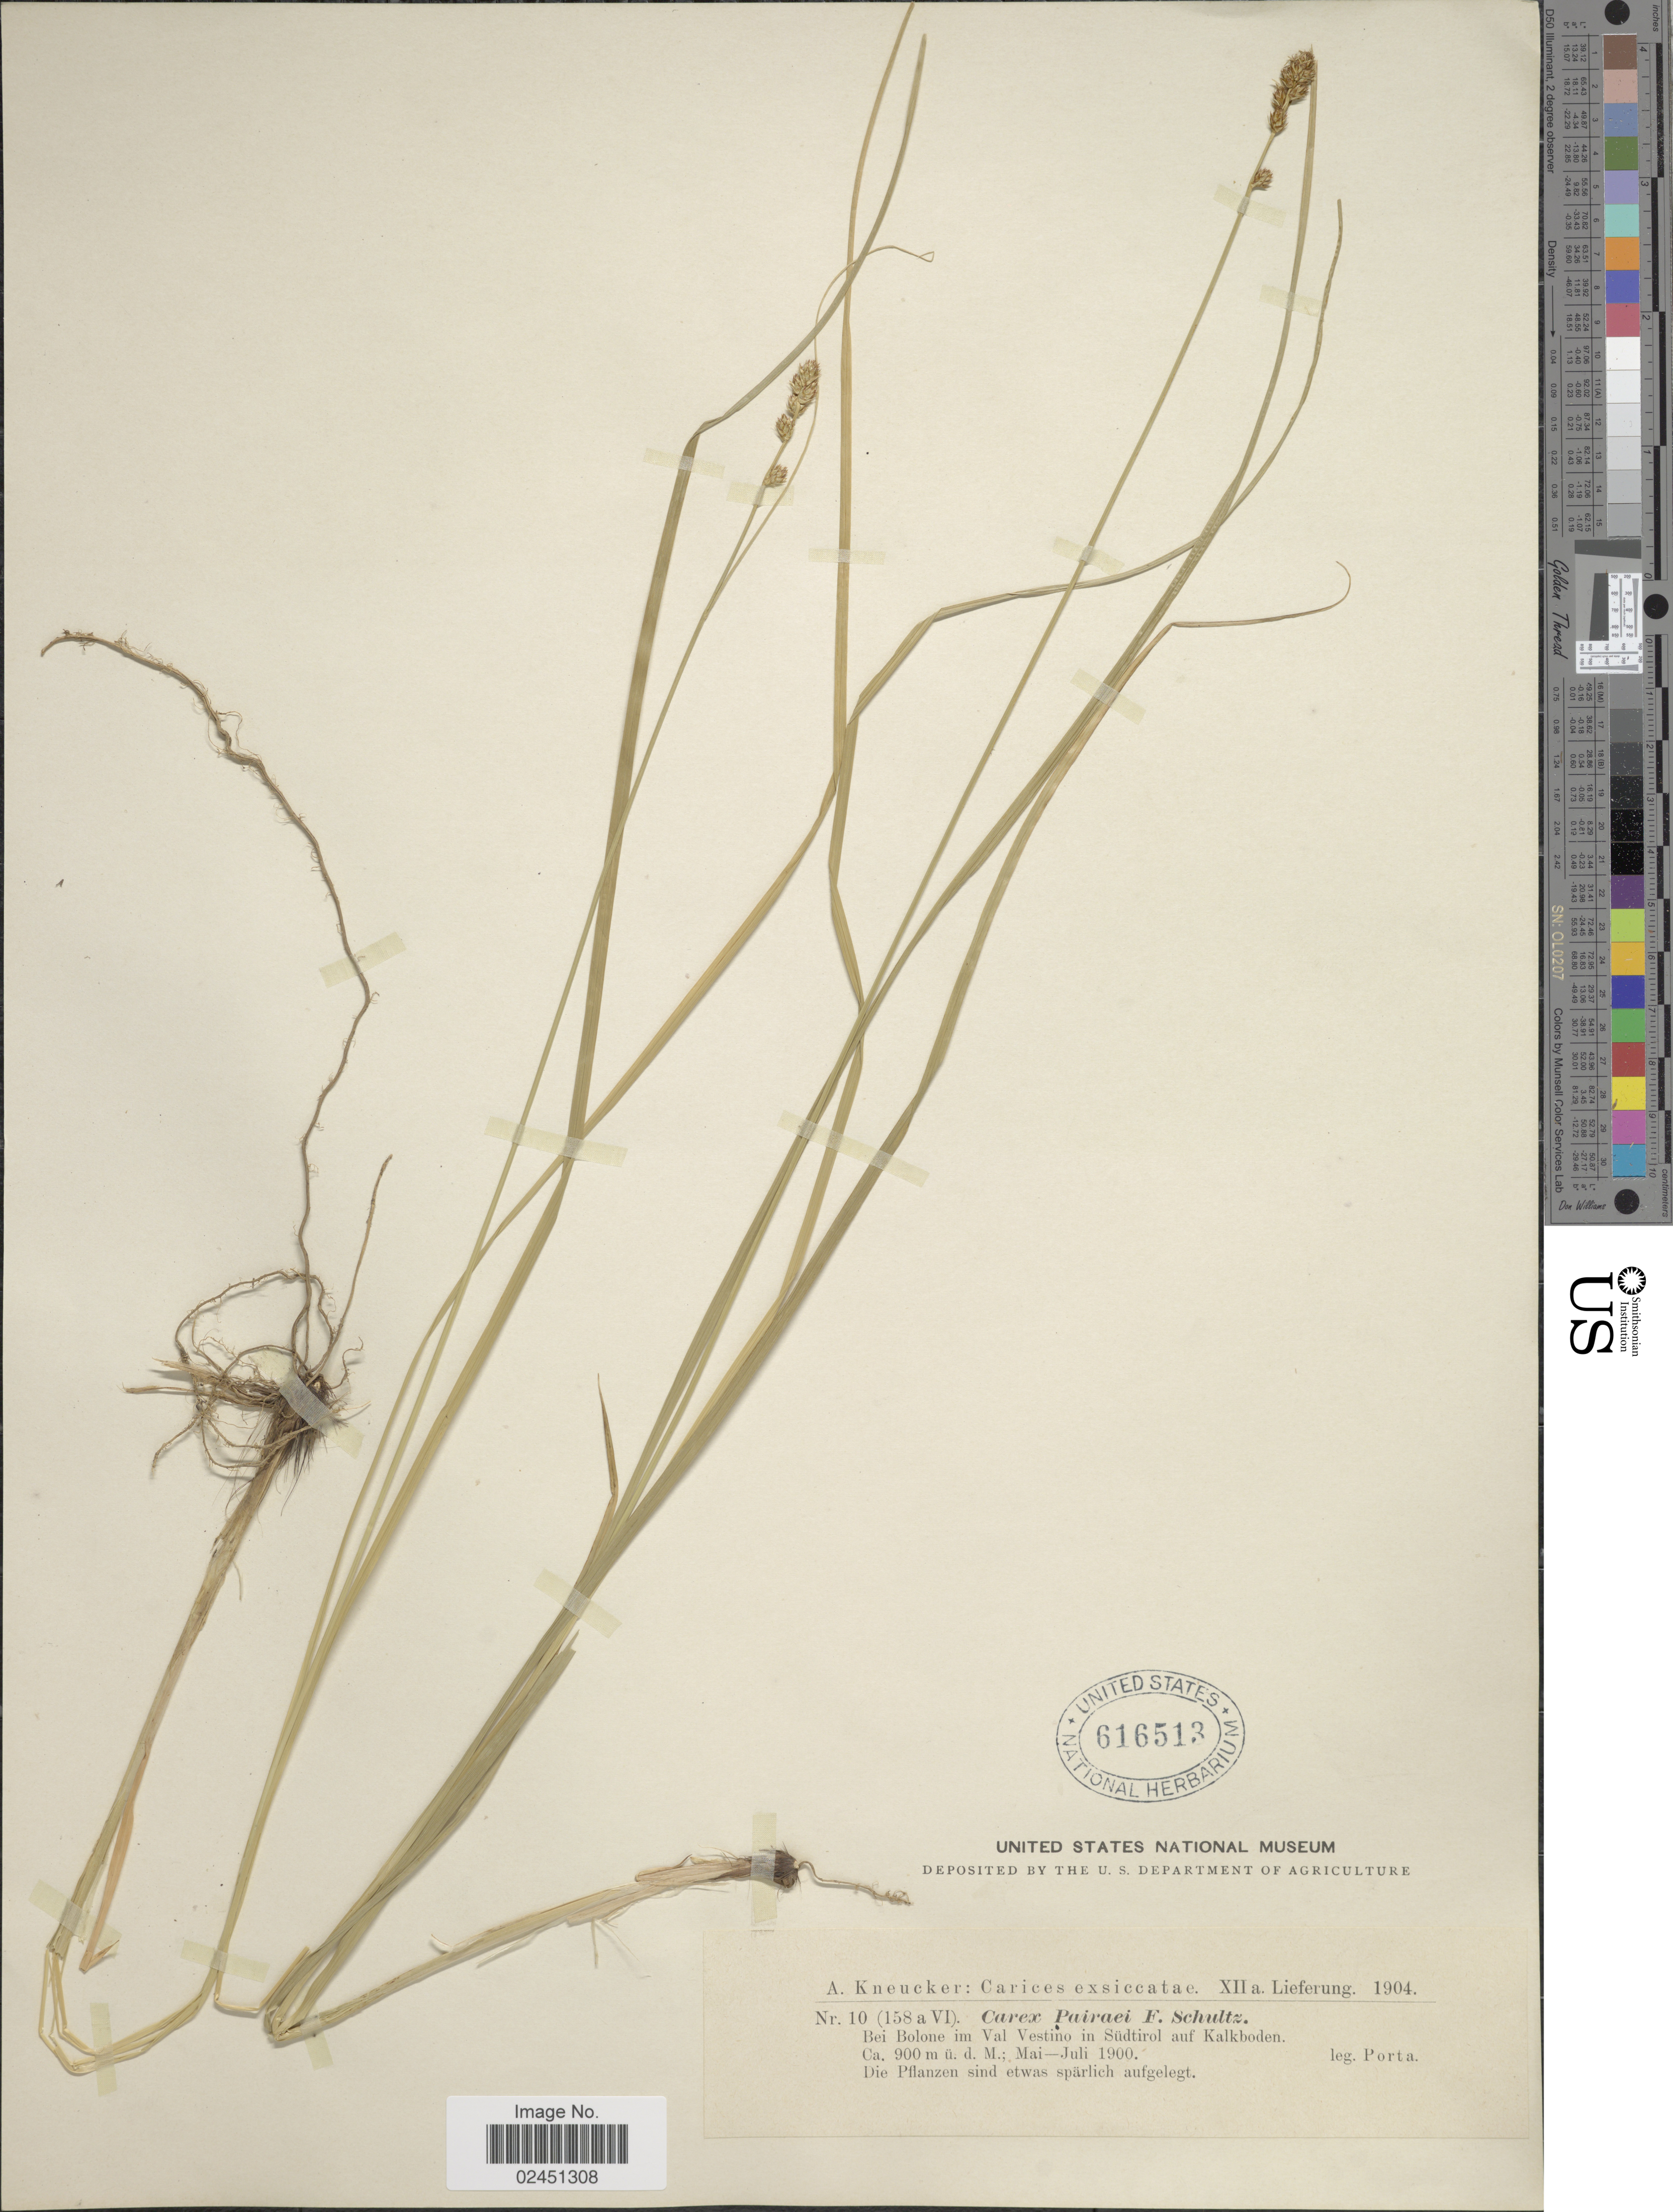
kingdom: Plantae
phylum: Tracheophyta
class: Liliopsida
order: Poales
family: Cyperaceae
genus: Carex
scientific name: Carex pairae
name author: F.W. Schultz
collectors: -- Porta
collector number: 10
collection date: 1900-05/1900-07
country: Italy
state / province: Lombardy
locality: Bei Bolone im Val Vestino in Sudtirol auf Kalkboden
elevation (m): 900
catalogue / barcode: US 616513